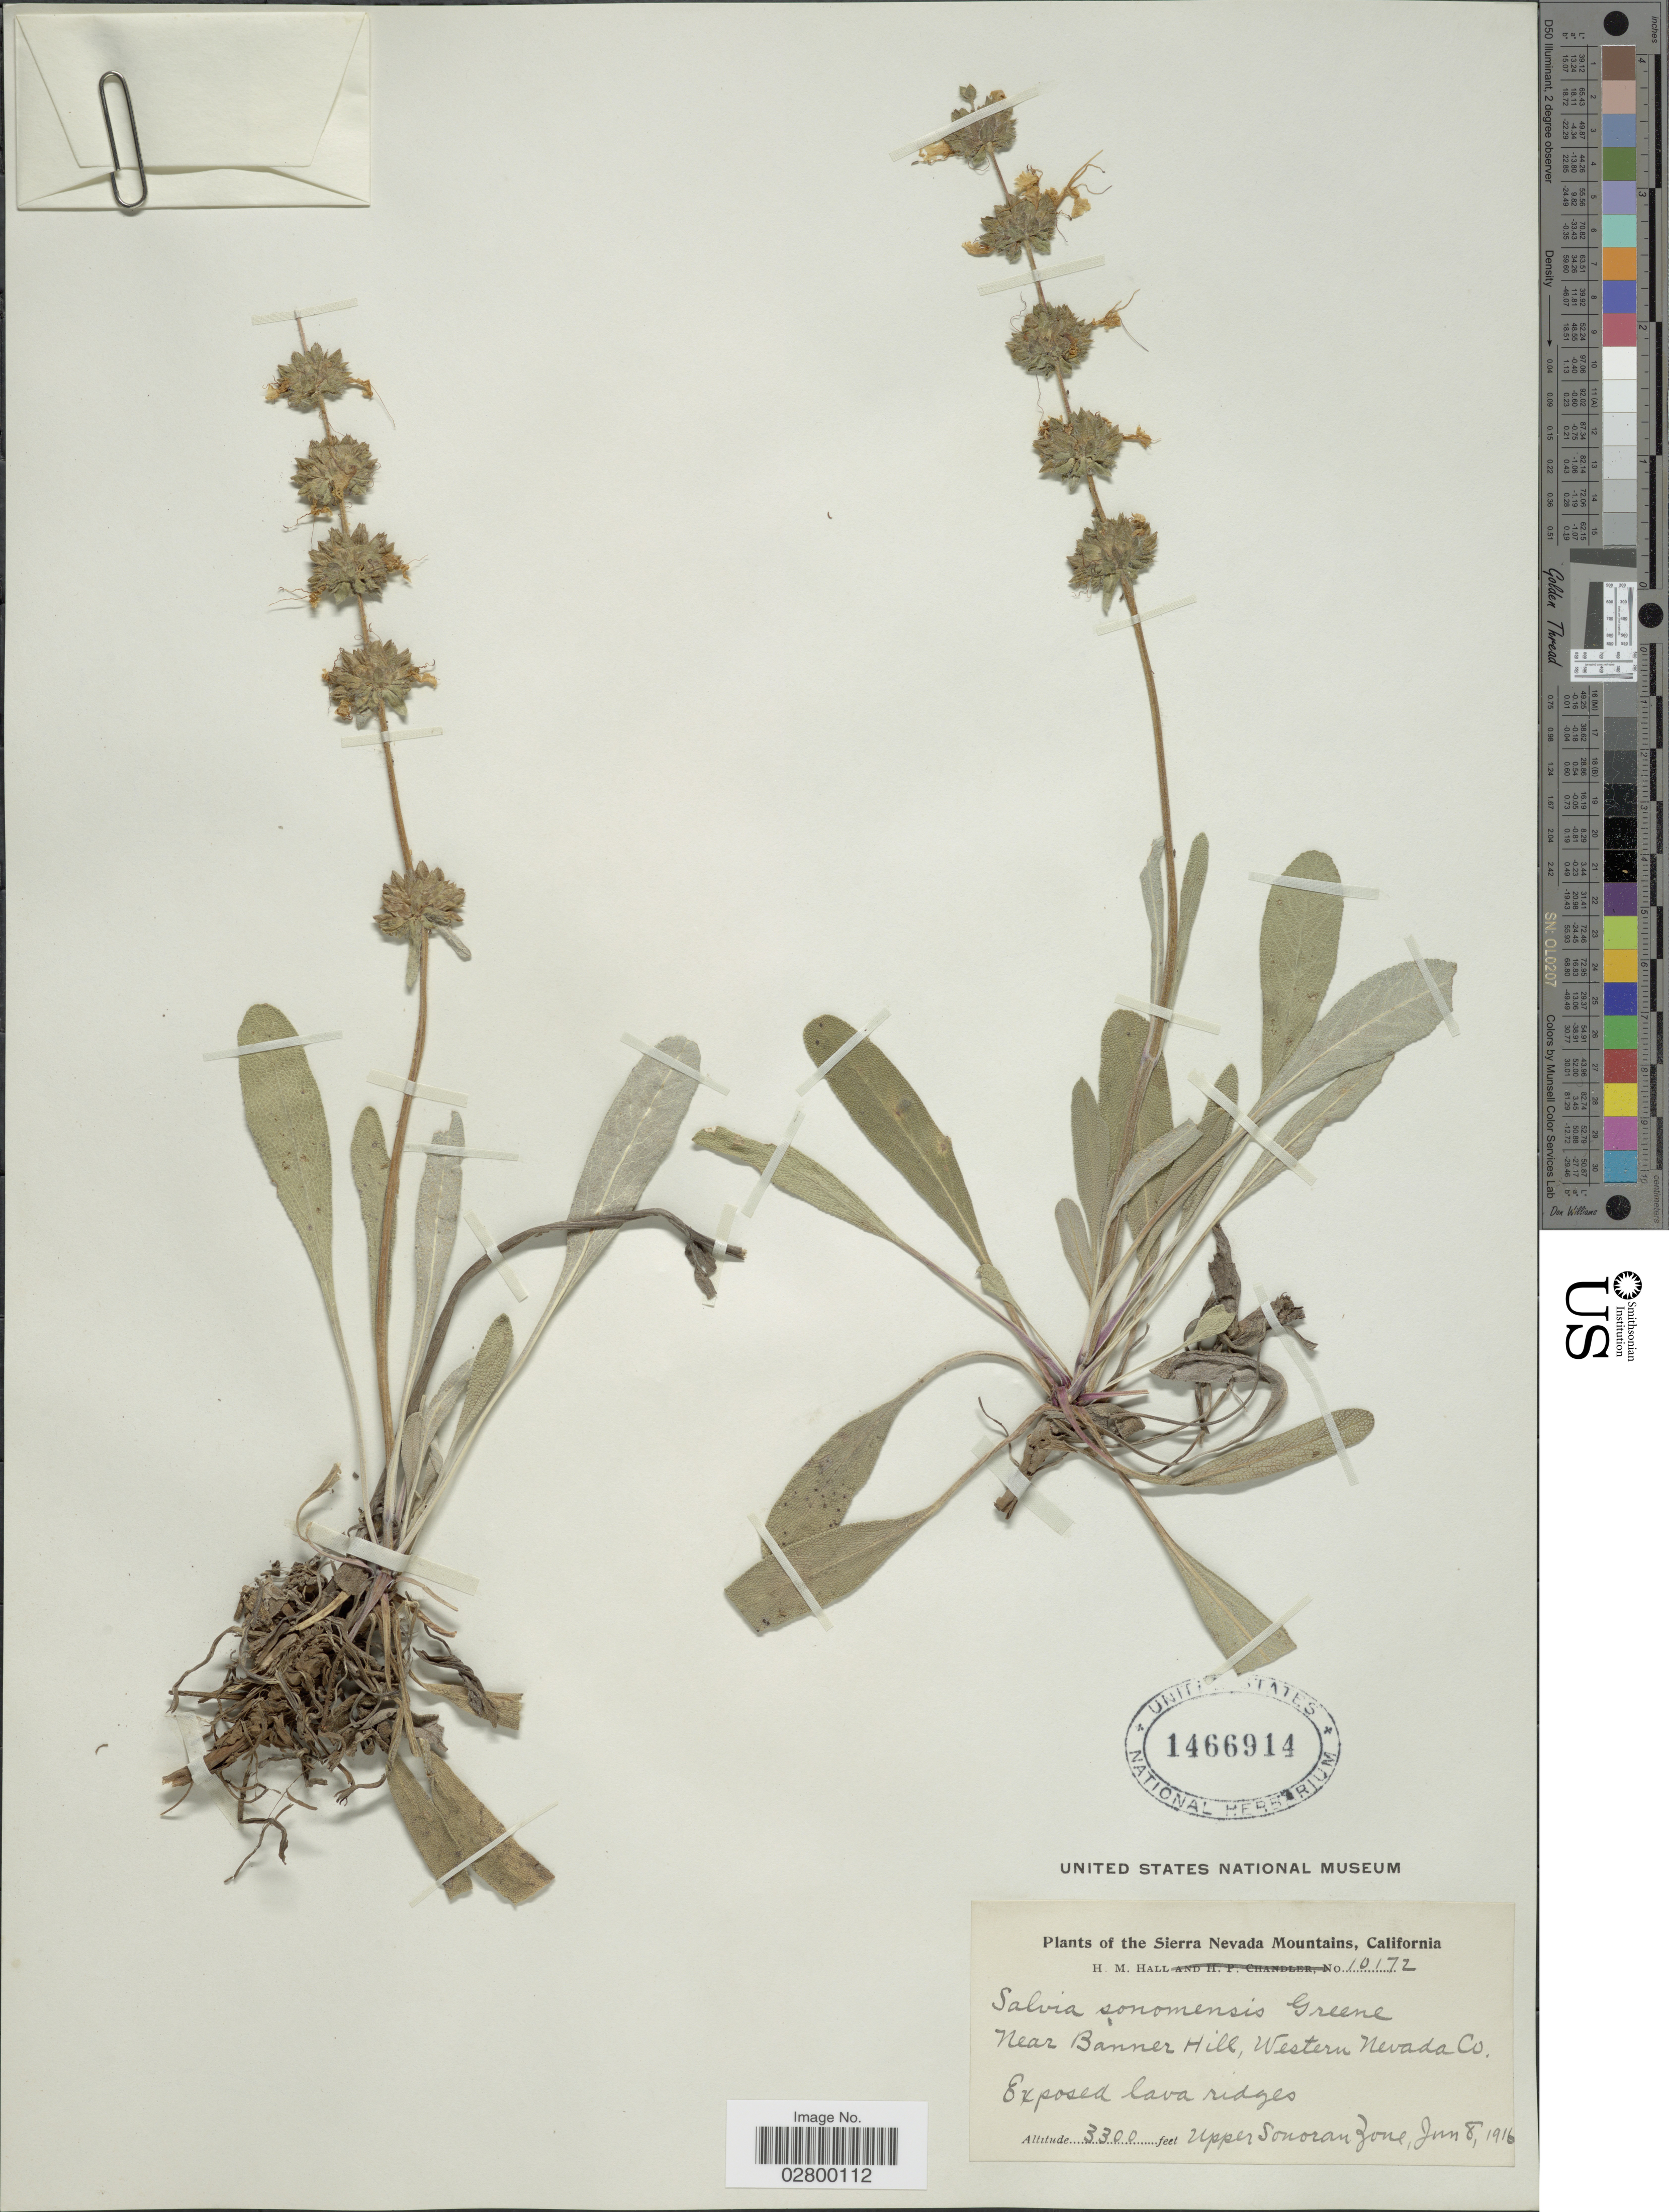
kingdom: Plantae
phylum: Tracheophyta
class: Magnoliopsida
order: Lamiales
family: Lamiaceae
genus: Salvia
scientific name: Salvia sonomensis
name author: Greene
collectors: H. M. Hall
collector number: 10172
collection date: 1916-06-08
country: United States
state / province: California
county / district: Nevada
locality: The Sierra Nevada Mountains, Near Banner Hill, Western Nevada Co. Upper Sonoran Zone.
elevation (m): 1006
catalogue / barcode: US 1466914